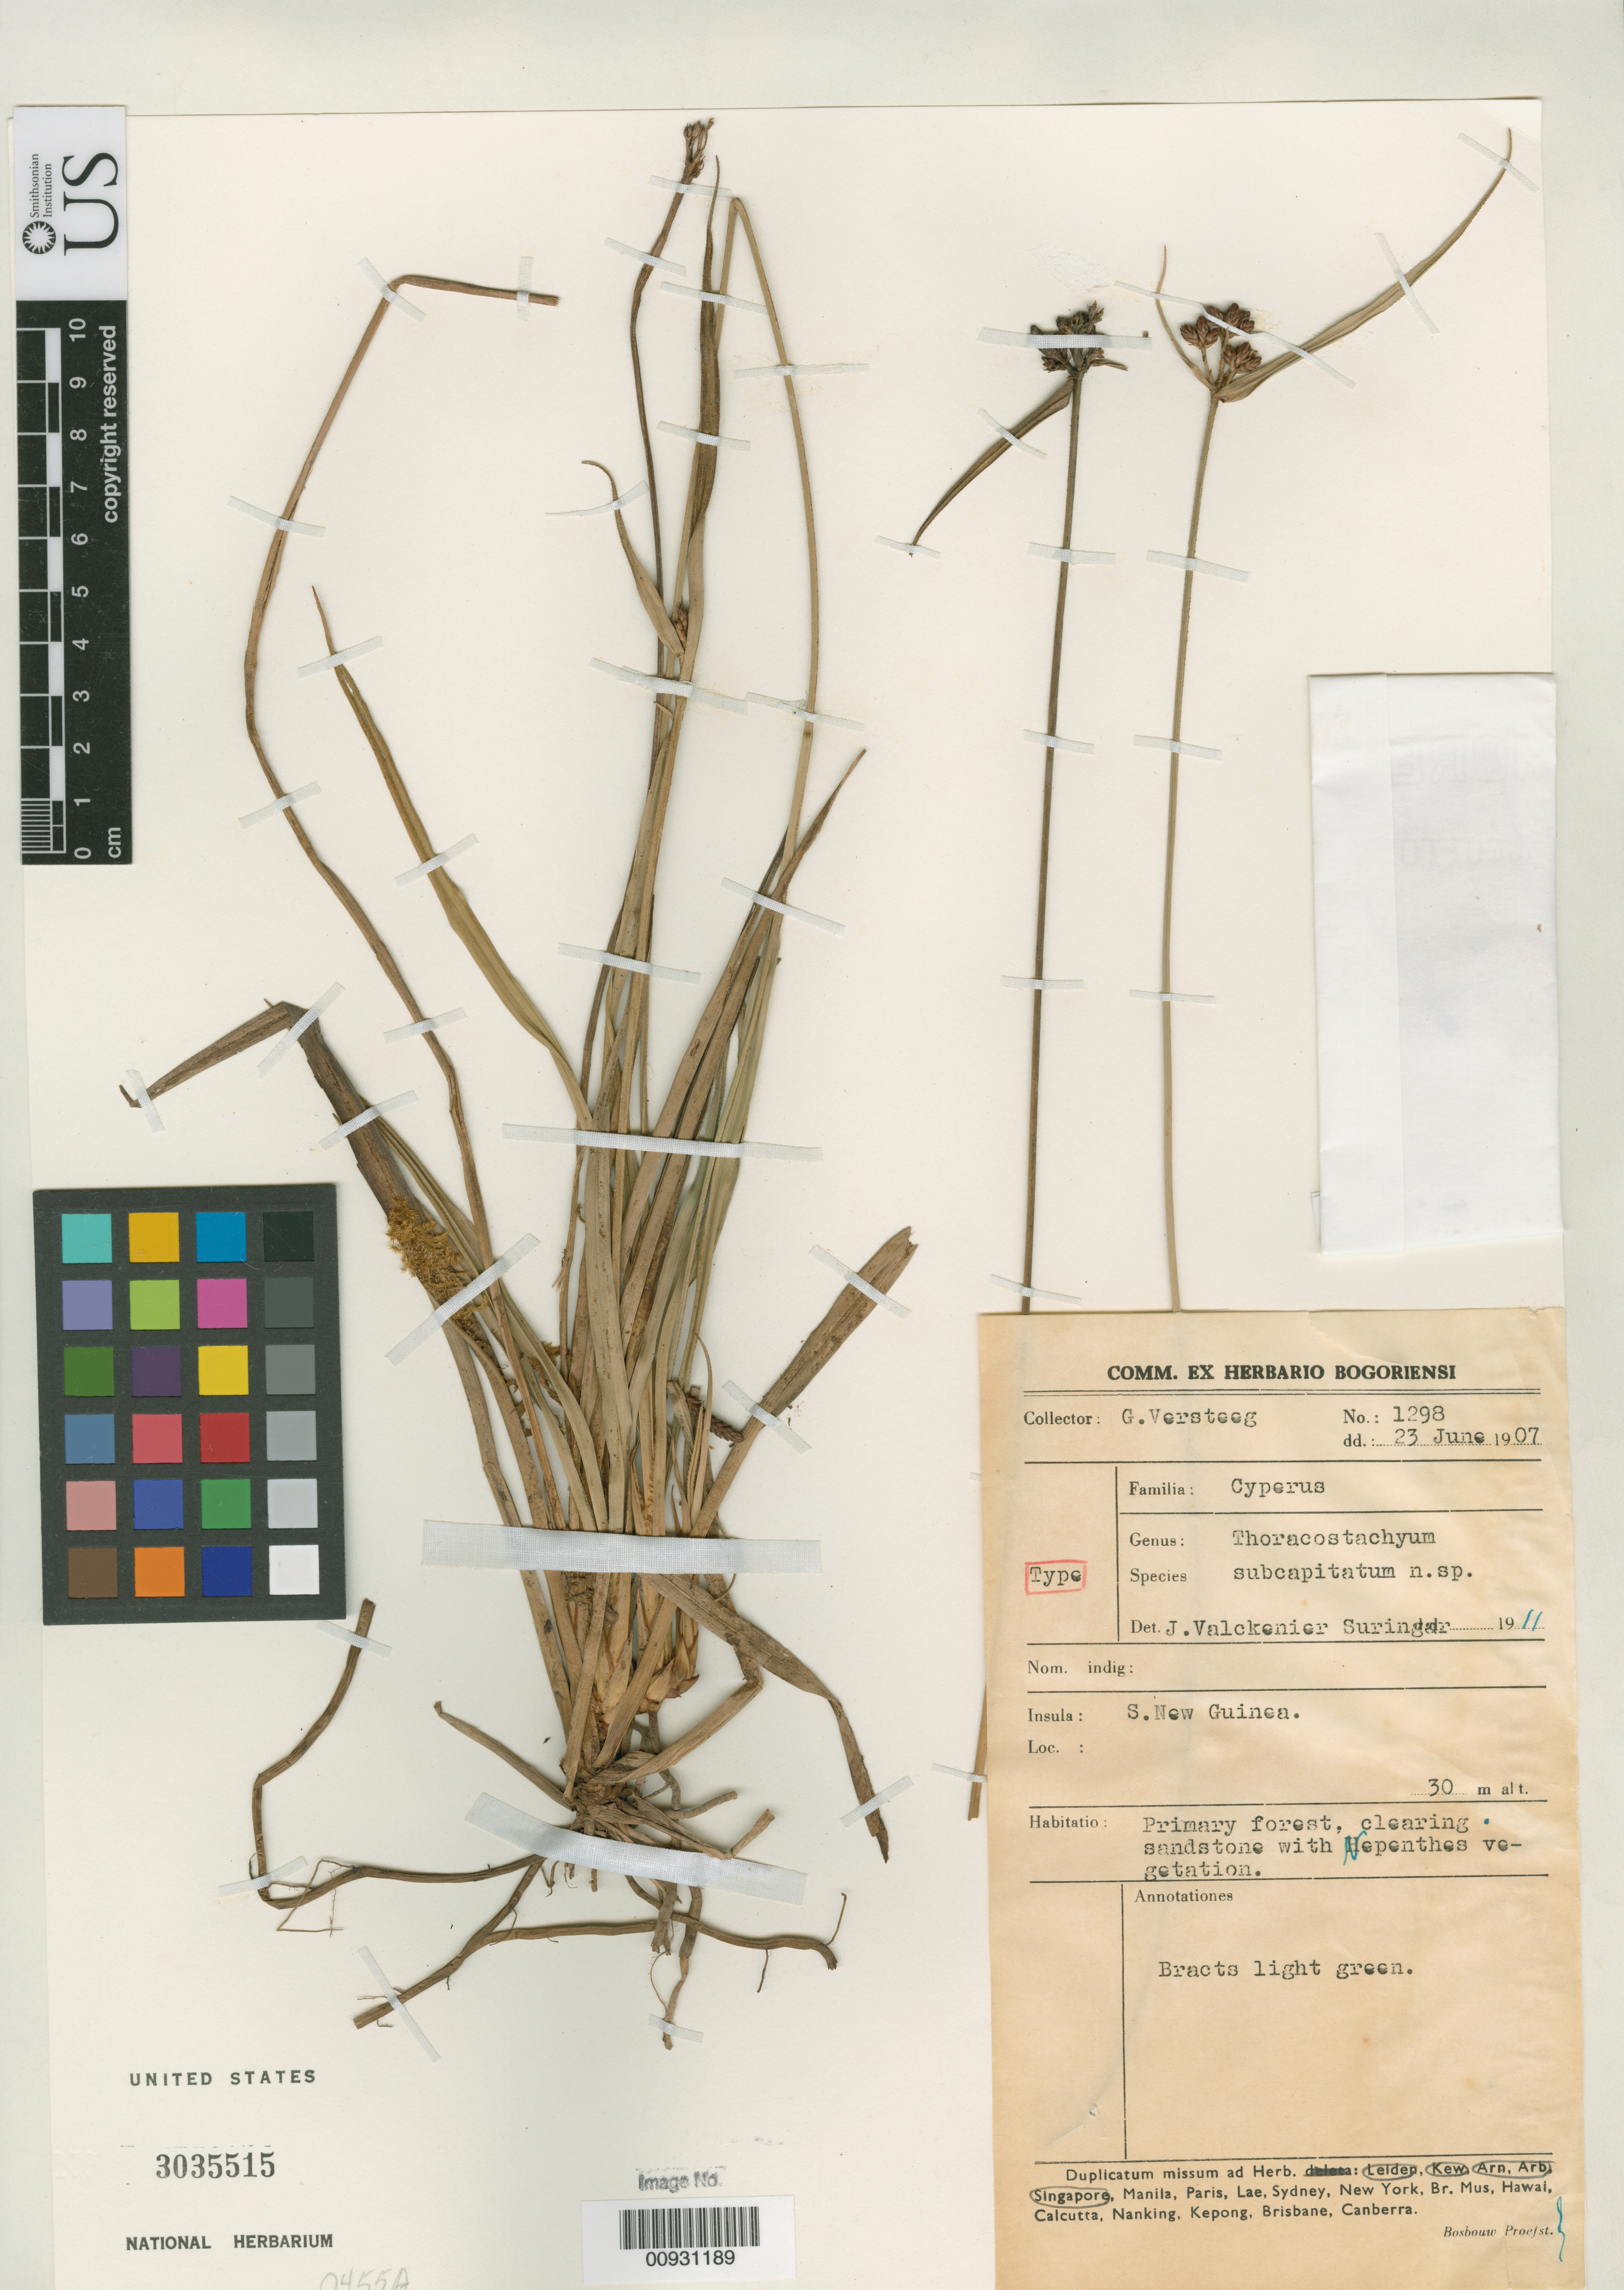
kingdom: Plantae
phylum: Tracheophyta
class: Liliopsida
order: Poales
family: Cyperaceae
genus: Thoracostachyum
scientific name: Thoracostachyum subcapitatum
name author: Valck. Sur.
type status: Isotype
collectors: G. Versteeg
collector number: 1298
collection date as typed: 23 Jun 1907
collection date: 1907-06-23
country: Indonesia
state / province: Papua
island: New Guinea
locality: Irian Barat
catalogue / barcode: US 3035515